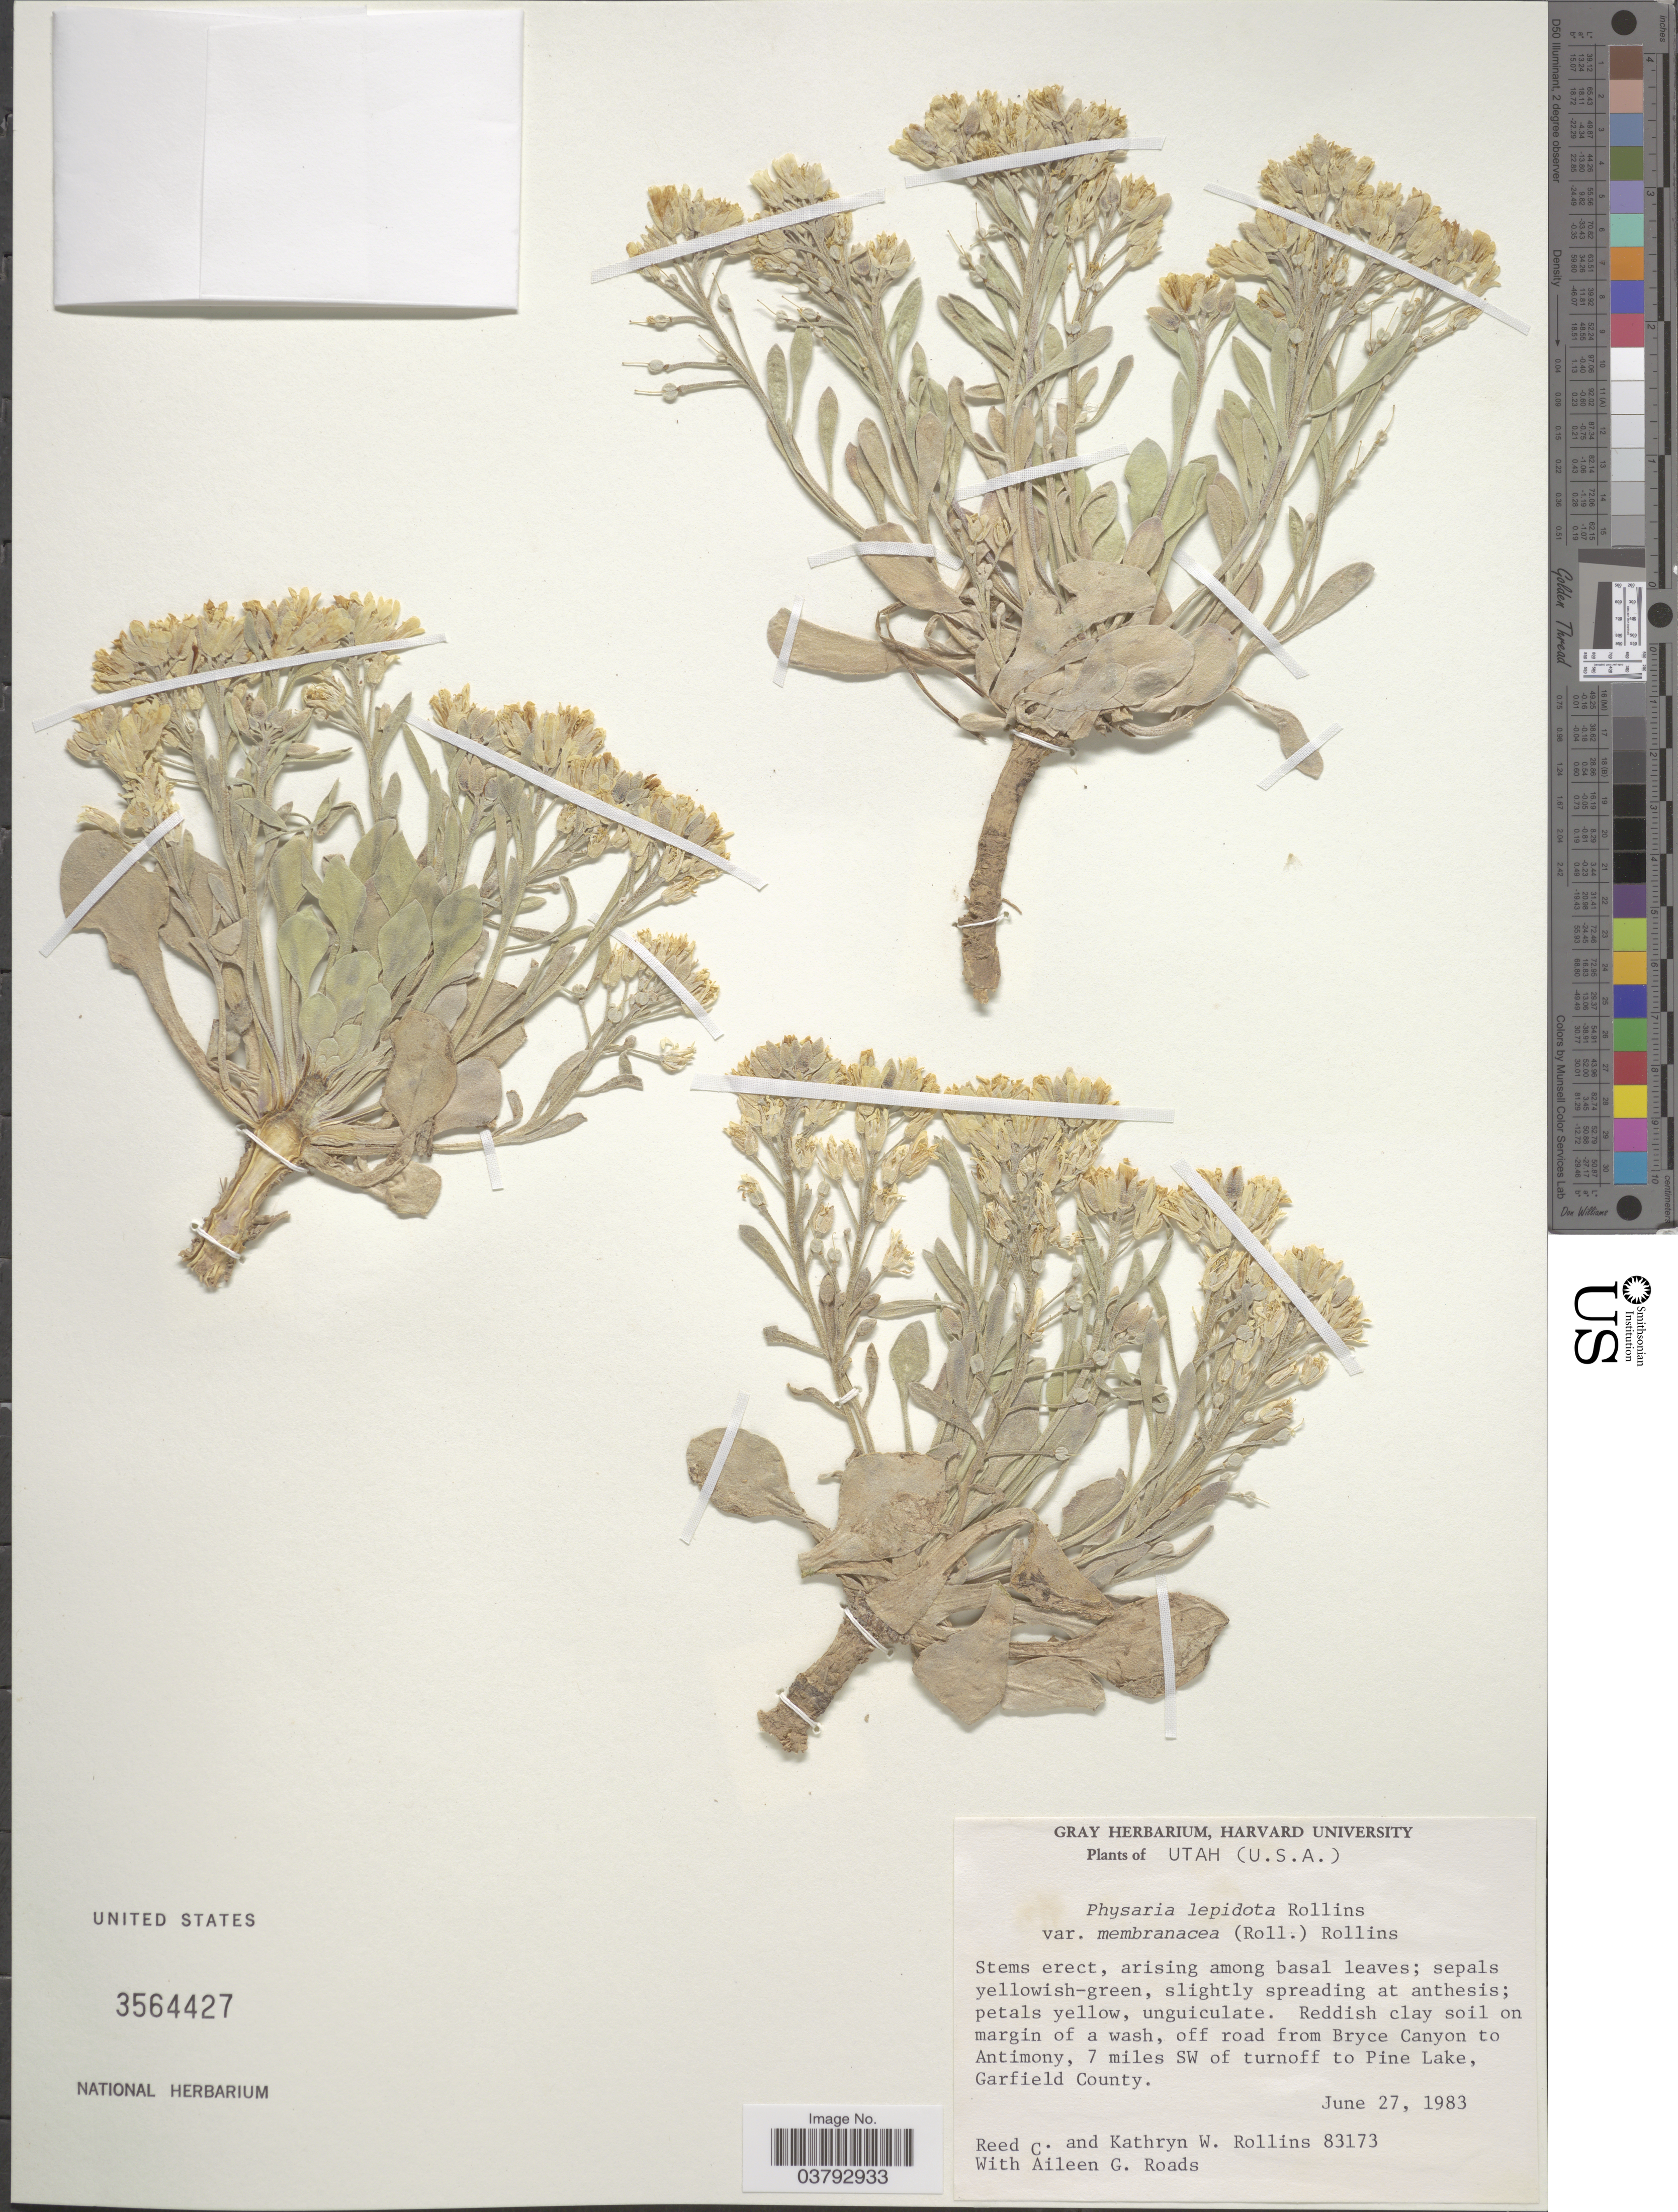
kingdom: Plantae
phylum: Tracheophyta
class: Magnoliopsida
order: Brassicales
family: Brassicaceae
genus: Physaria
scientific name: Physaria lepidota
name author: Rollins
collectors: R. C. Rollins, K. W. Rollins & A. Roads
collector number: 83173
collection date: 1983-06-27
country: United States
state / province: Utah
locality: Off road from Bryce Canyon to Antimony, 7 miles SW of turnoff to Pine Lake, Garfield County.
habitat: reddish clay soil on margin of a wash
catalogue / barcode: US 3564427